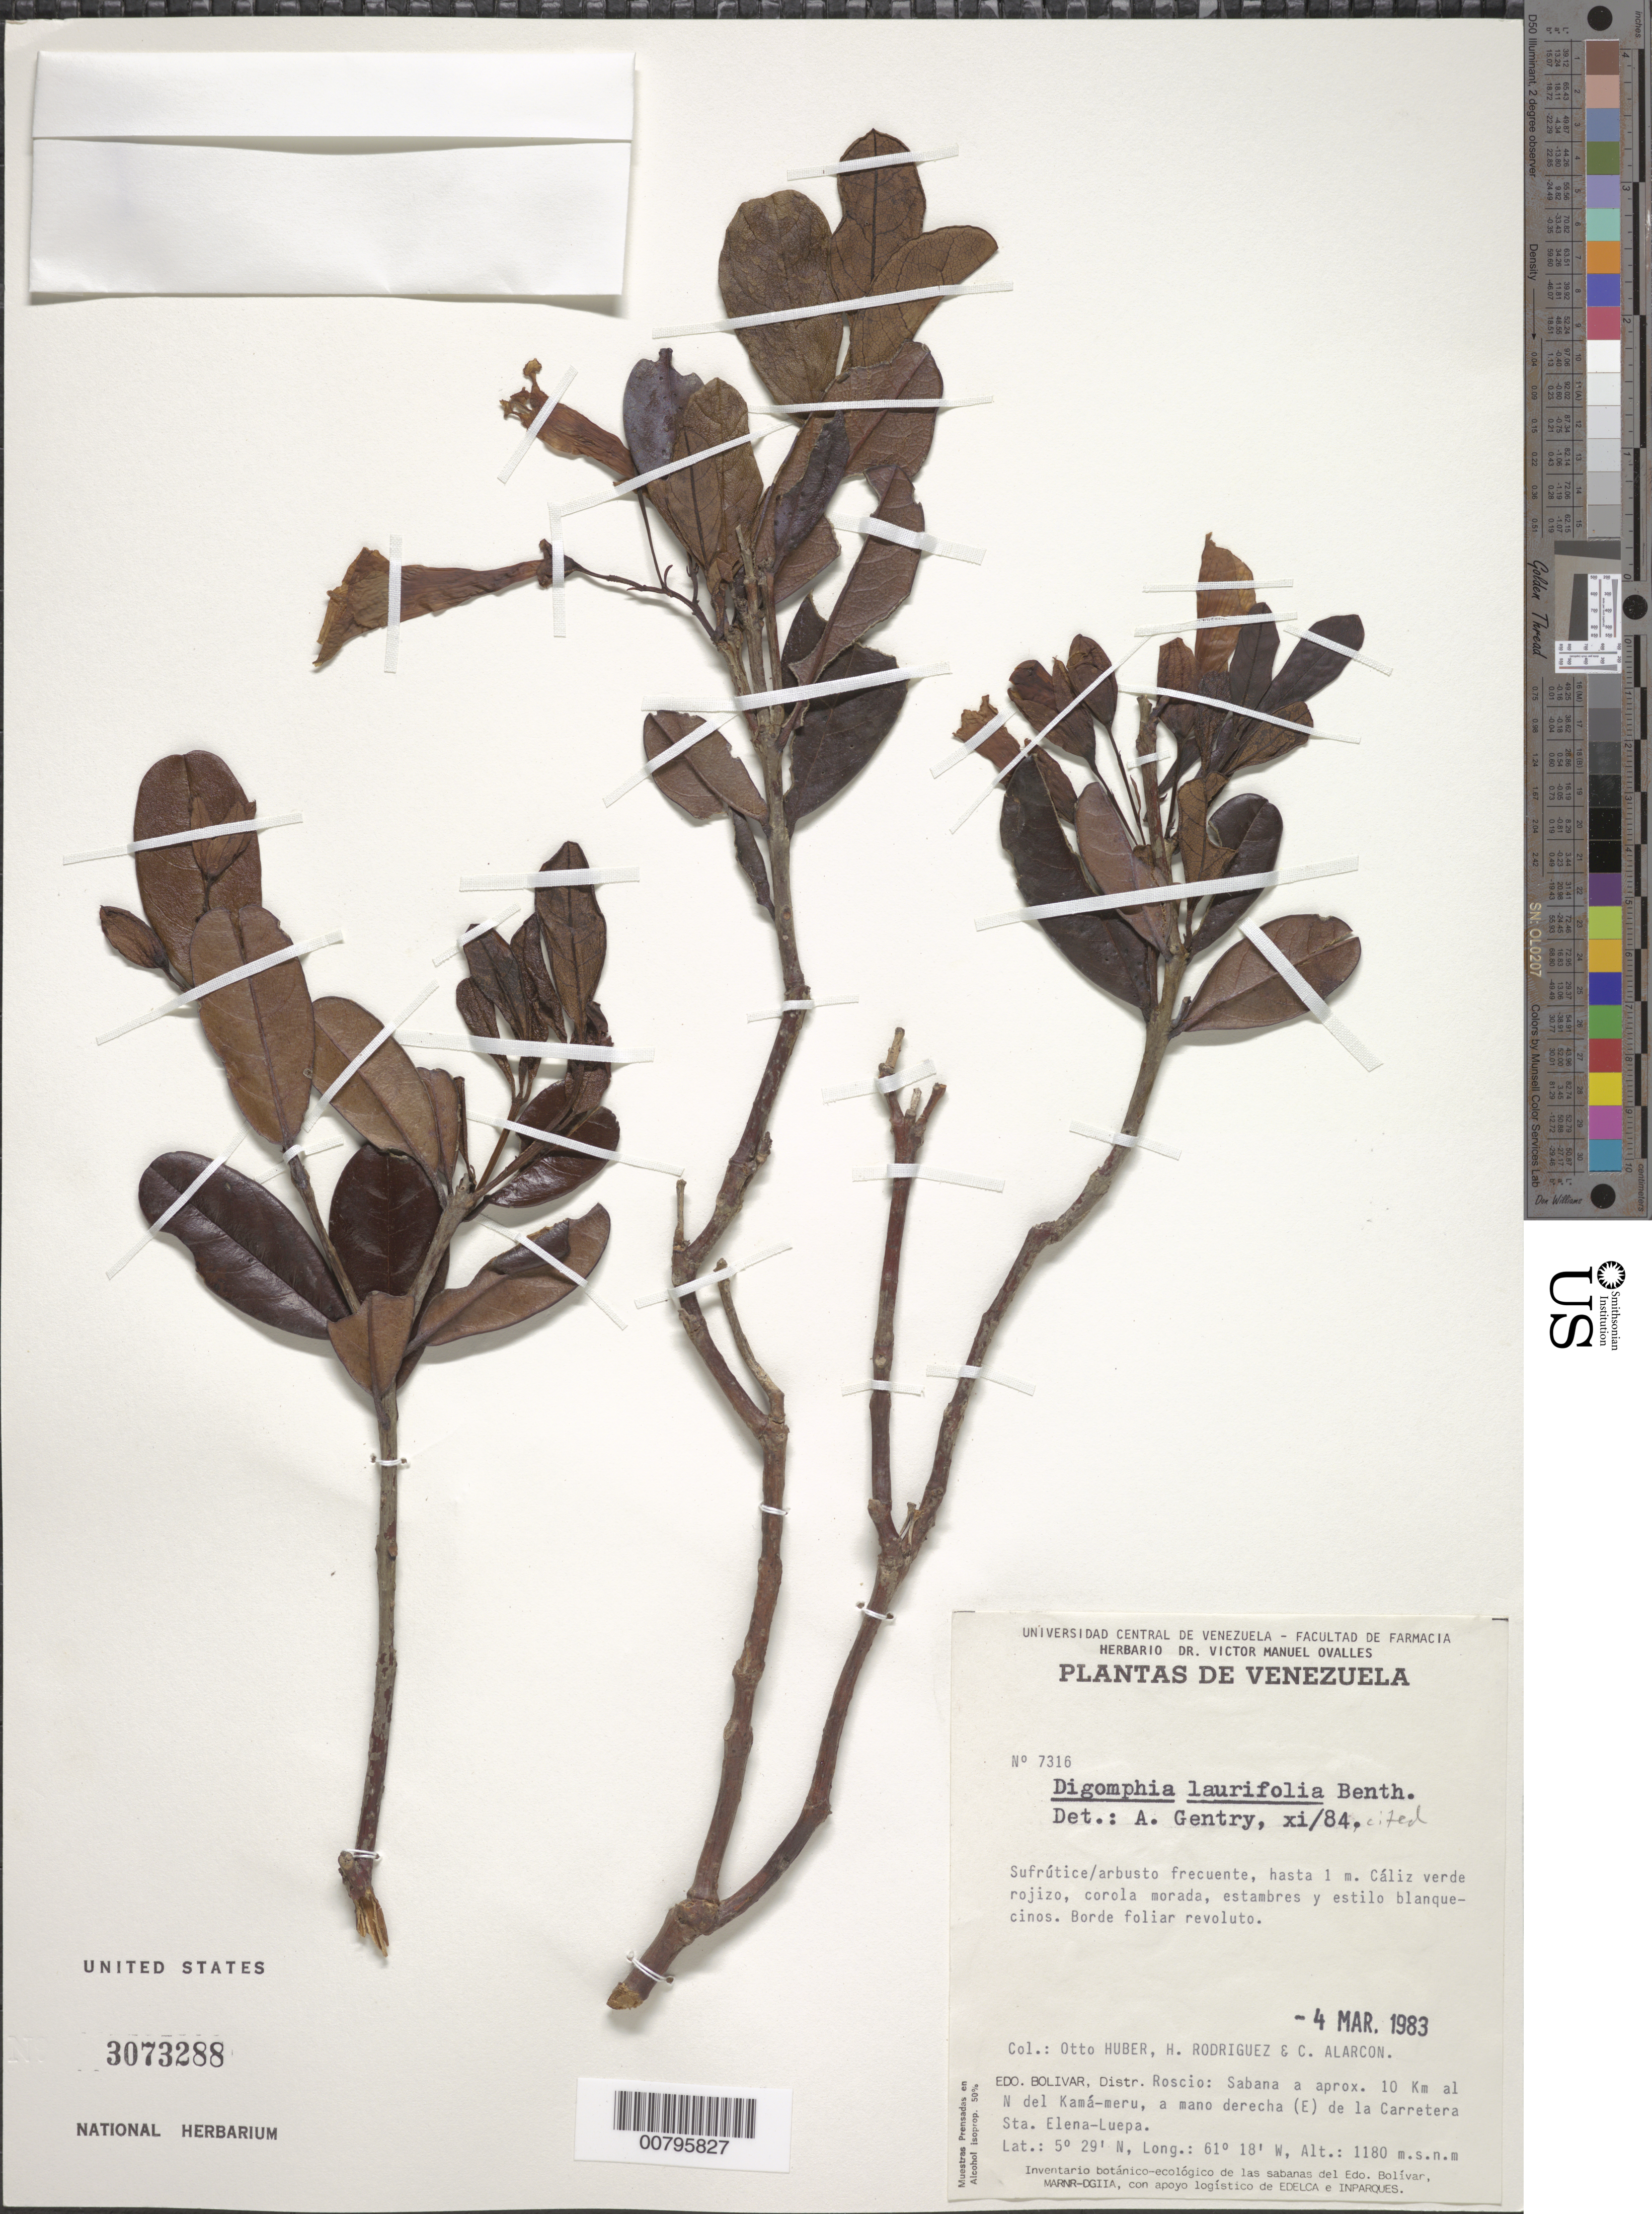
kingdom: Plantae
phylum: Tracheophyta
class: Magnoliopsida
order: Lamiales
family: Bignoniaceae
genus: Digomphia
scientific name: Digomphia laurifolia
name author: Benth.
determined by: Gentry, A. H.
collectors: O. Huber, H. Rodriguez & C. Alarcon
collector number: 7316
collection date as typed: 4-Mar-83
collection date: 1983-03-04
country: Venezuela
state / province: Bolívar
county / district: Roscio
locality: Kamá-meru, 10 km N, E de la Carretera Sta. Elena-Luepa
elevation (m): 1180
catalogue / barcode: US 3073288